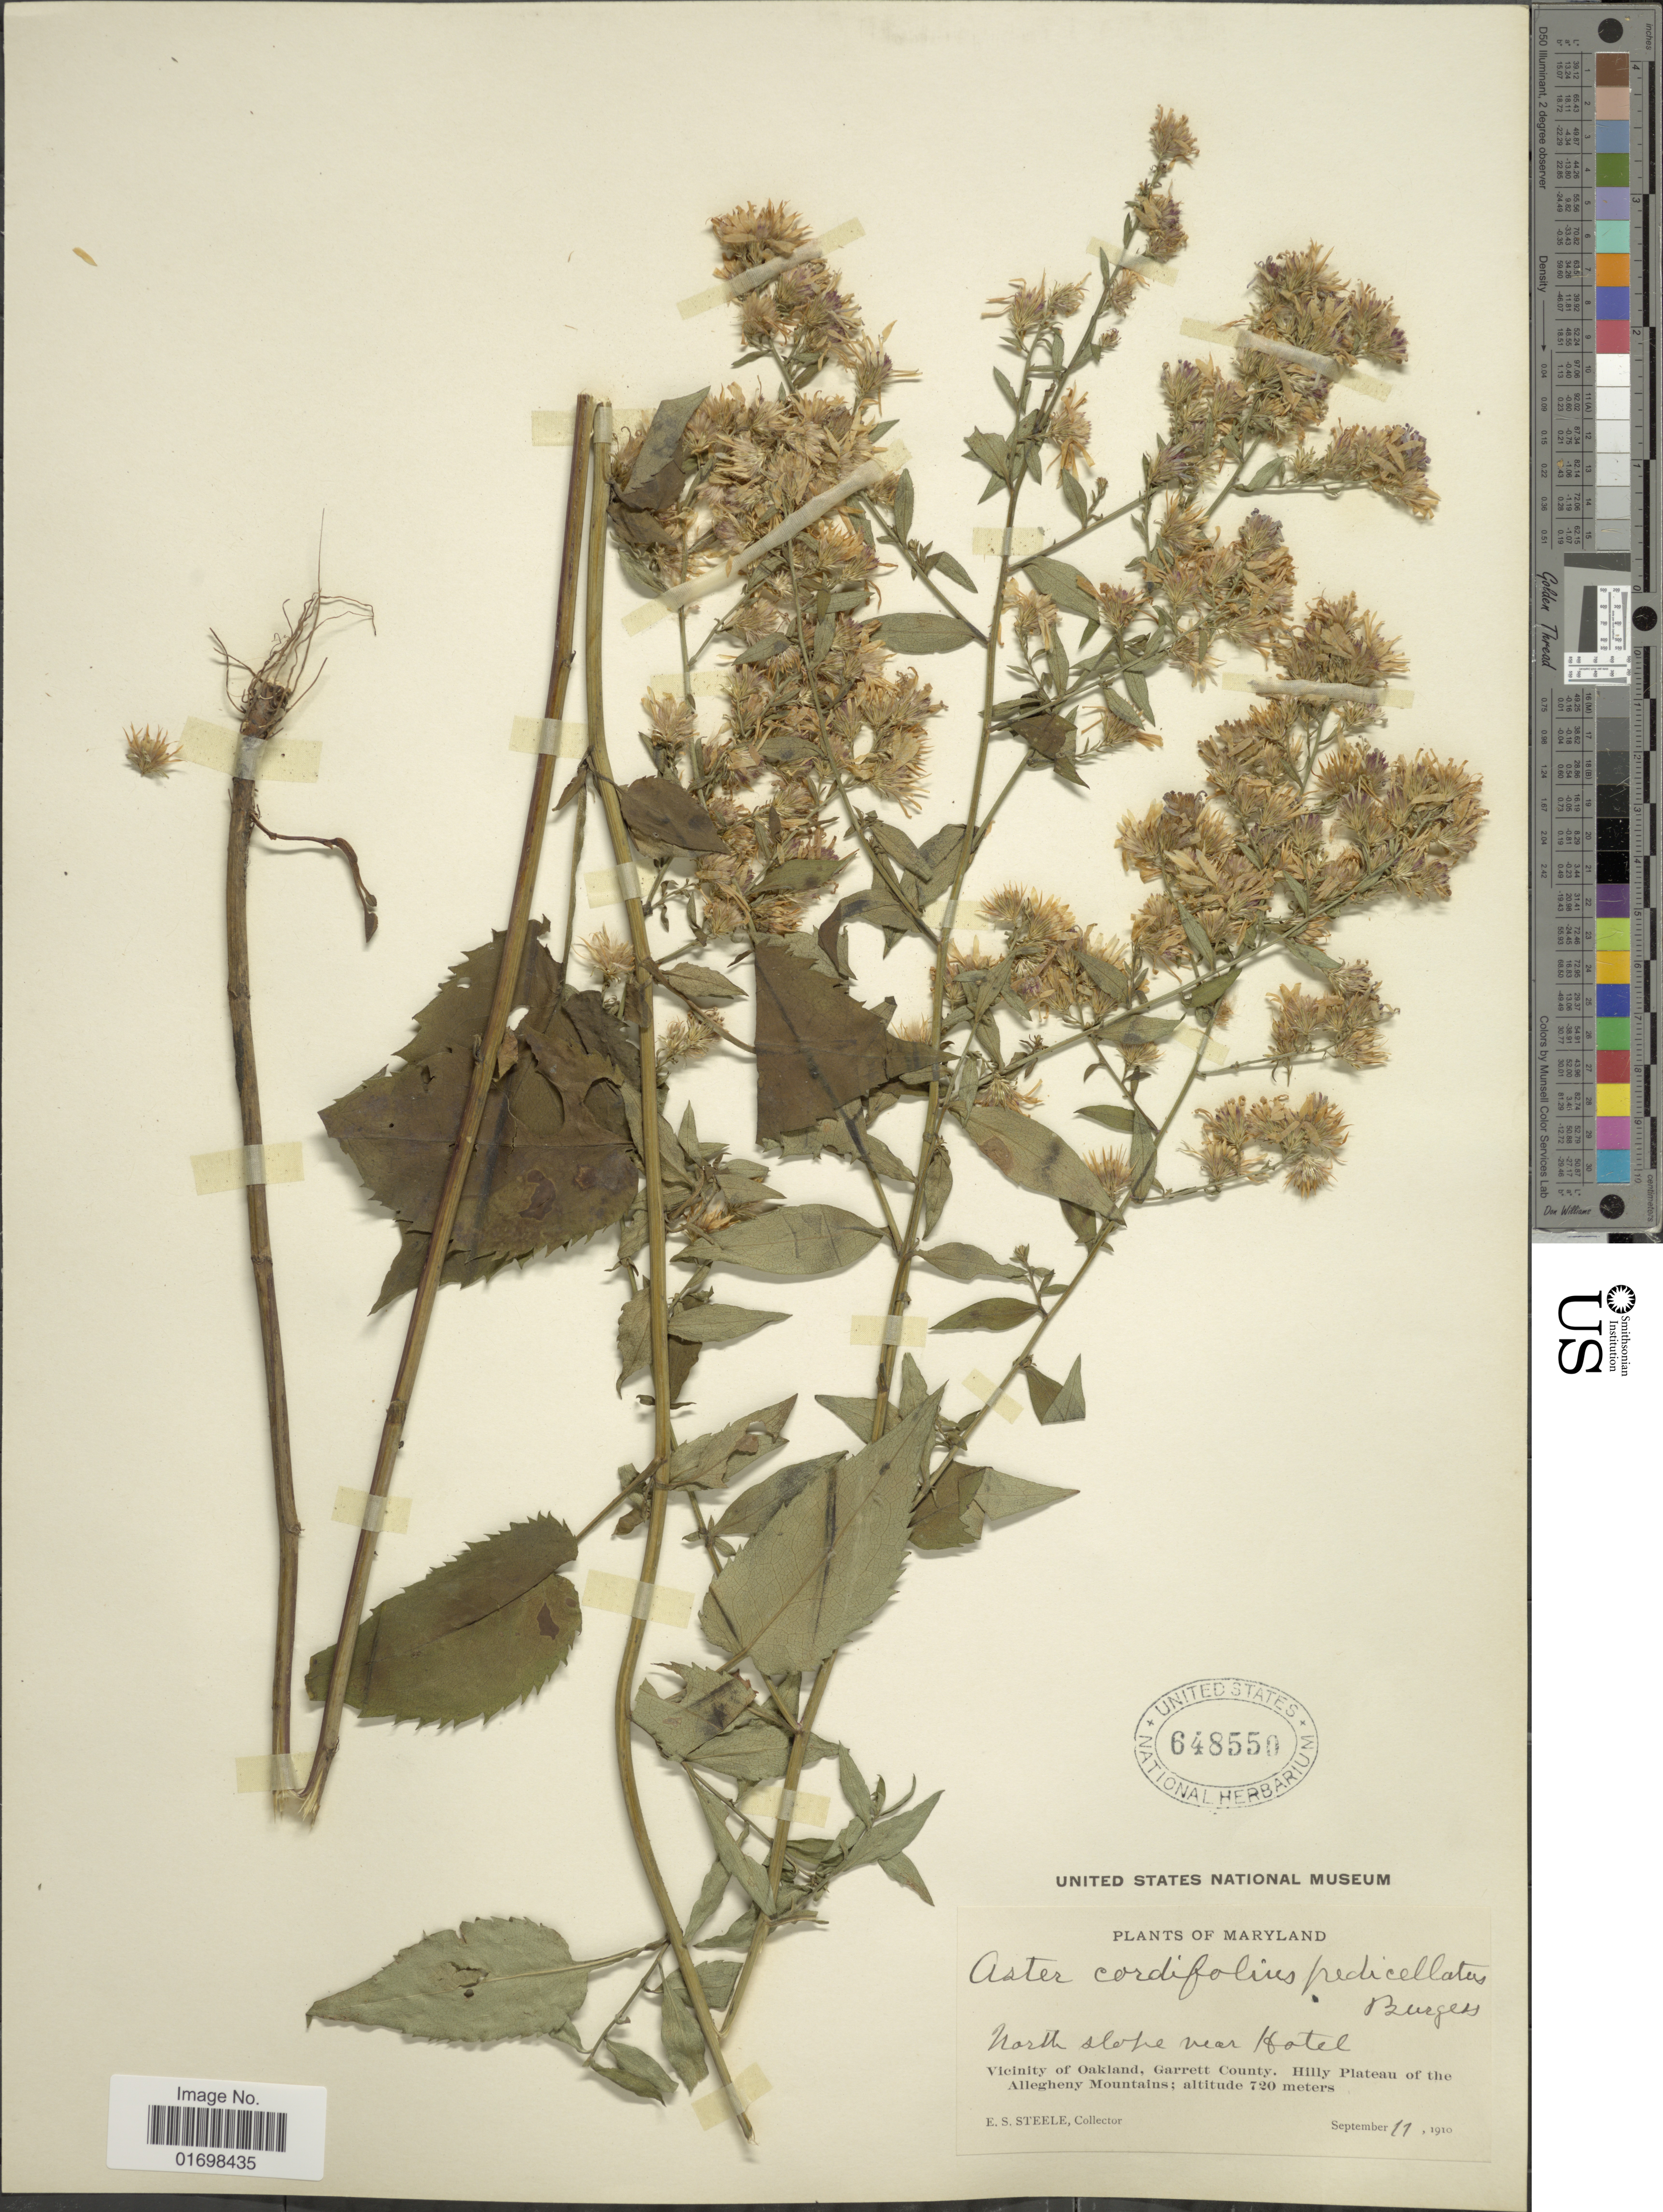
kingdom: Plantae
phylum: Tracheophyta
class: Magnoliopsida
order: Asterales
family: Asteraceae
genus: Symphyotrichum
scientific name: Symphyotrichum cordifolium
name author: (L.) G.L. Nesom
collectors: E. Steele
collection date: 1910-09-11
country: United States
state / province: Maryland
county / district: Garrett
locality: North slope near Hotel, Vicinity of Oakland, Garrett County. Hilly Plateau of the Allegheny Mountains.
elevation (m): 720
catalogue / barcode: US 648550